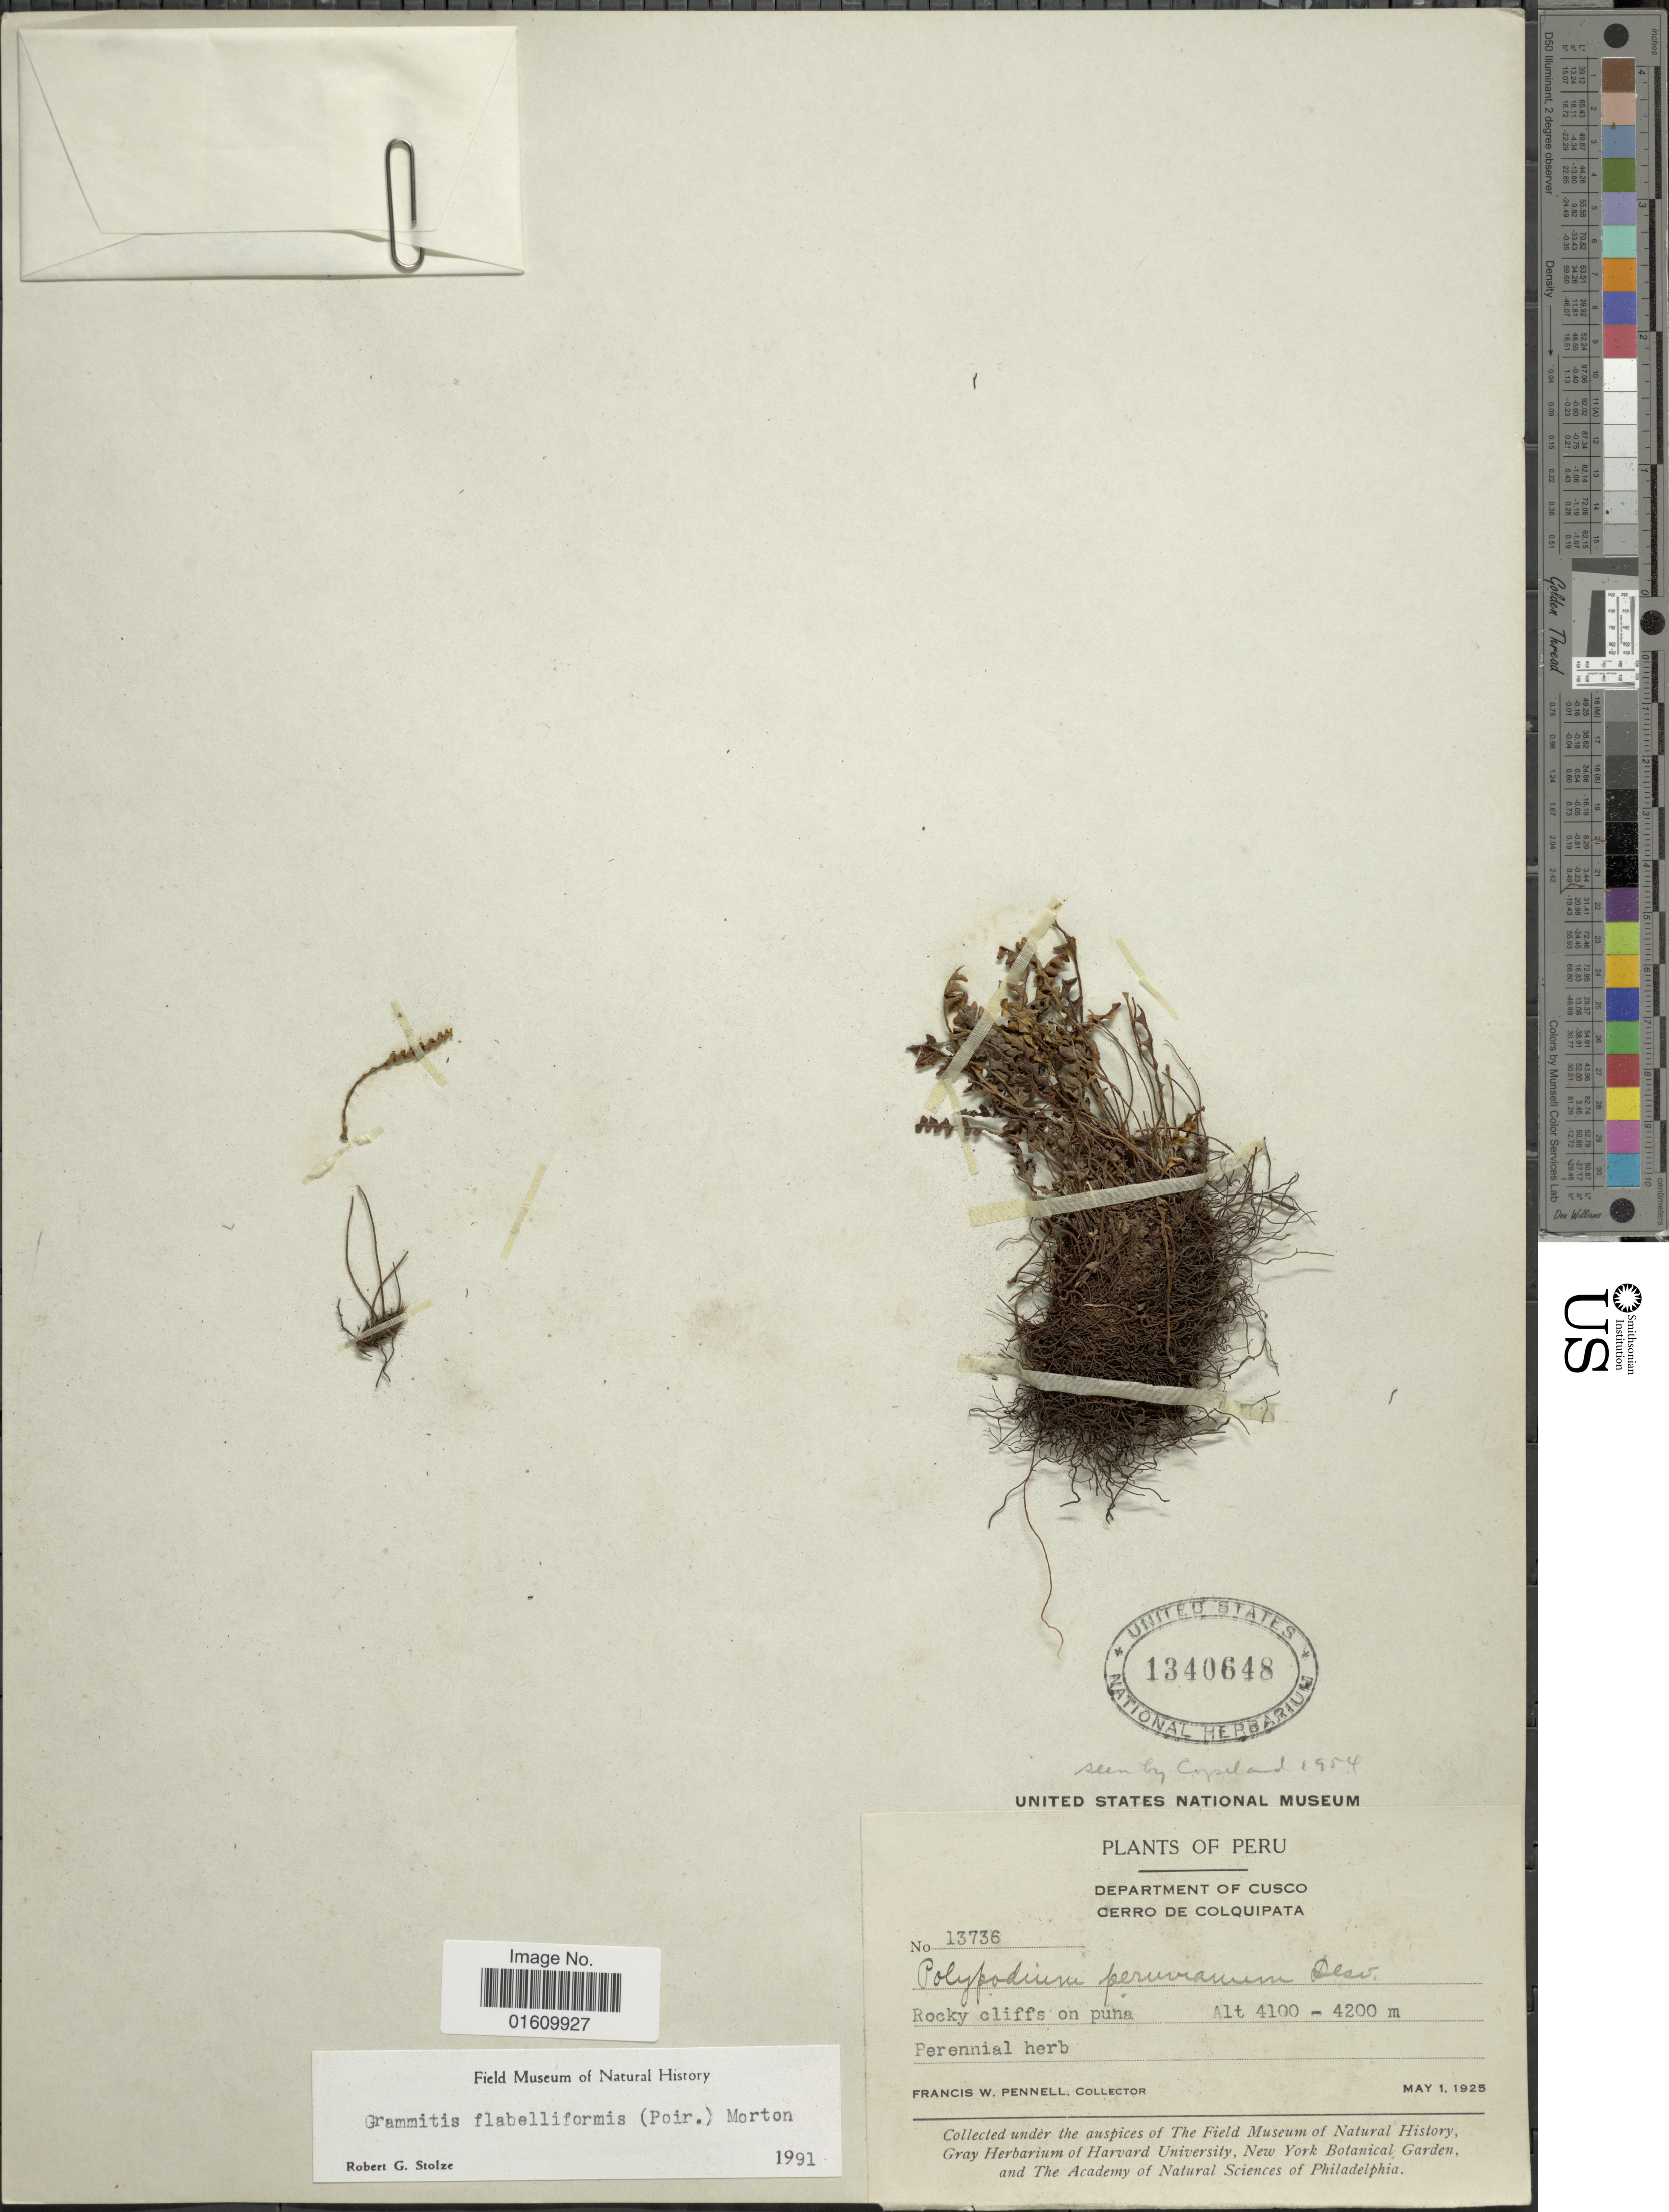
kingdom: Plantae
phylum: Tracheophyta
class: Polypodiopsida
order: Polypodiales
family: Polypodiaceae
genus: Melpomene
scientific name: Melpomene flabelliformis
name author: (Poir.) A.R. Sm. & R.C. Moran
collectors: F. W. Pennell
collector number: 13736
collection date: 1925-05-01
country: Peru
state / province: Cusco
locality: Department of Cusco, Cerro de colquipata, Rocky cliffs onpuna.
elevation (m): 4100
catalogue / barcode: US 1340648